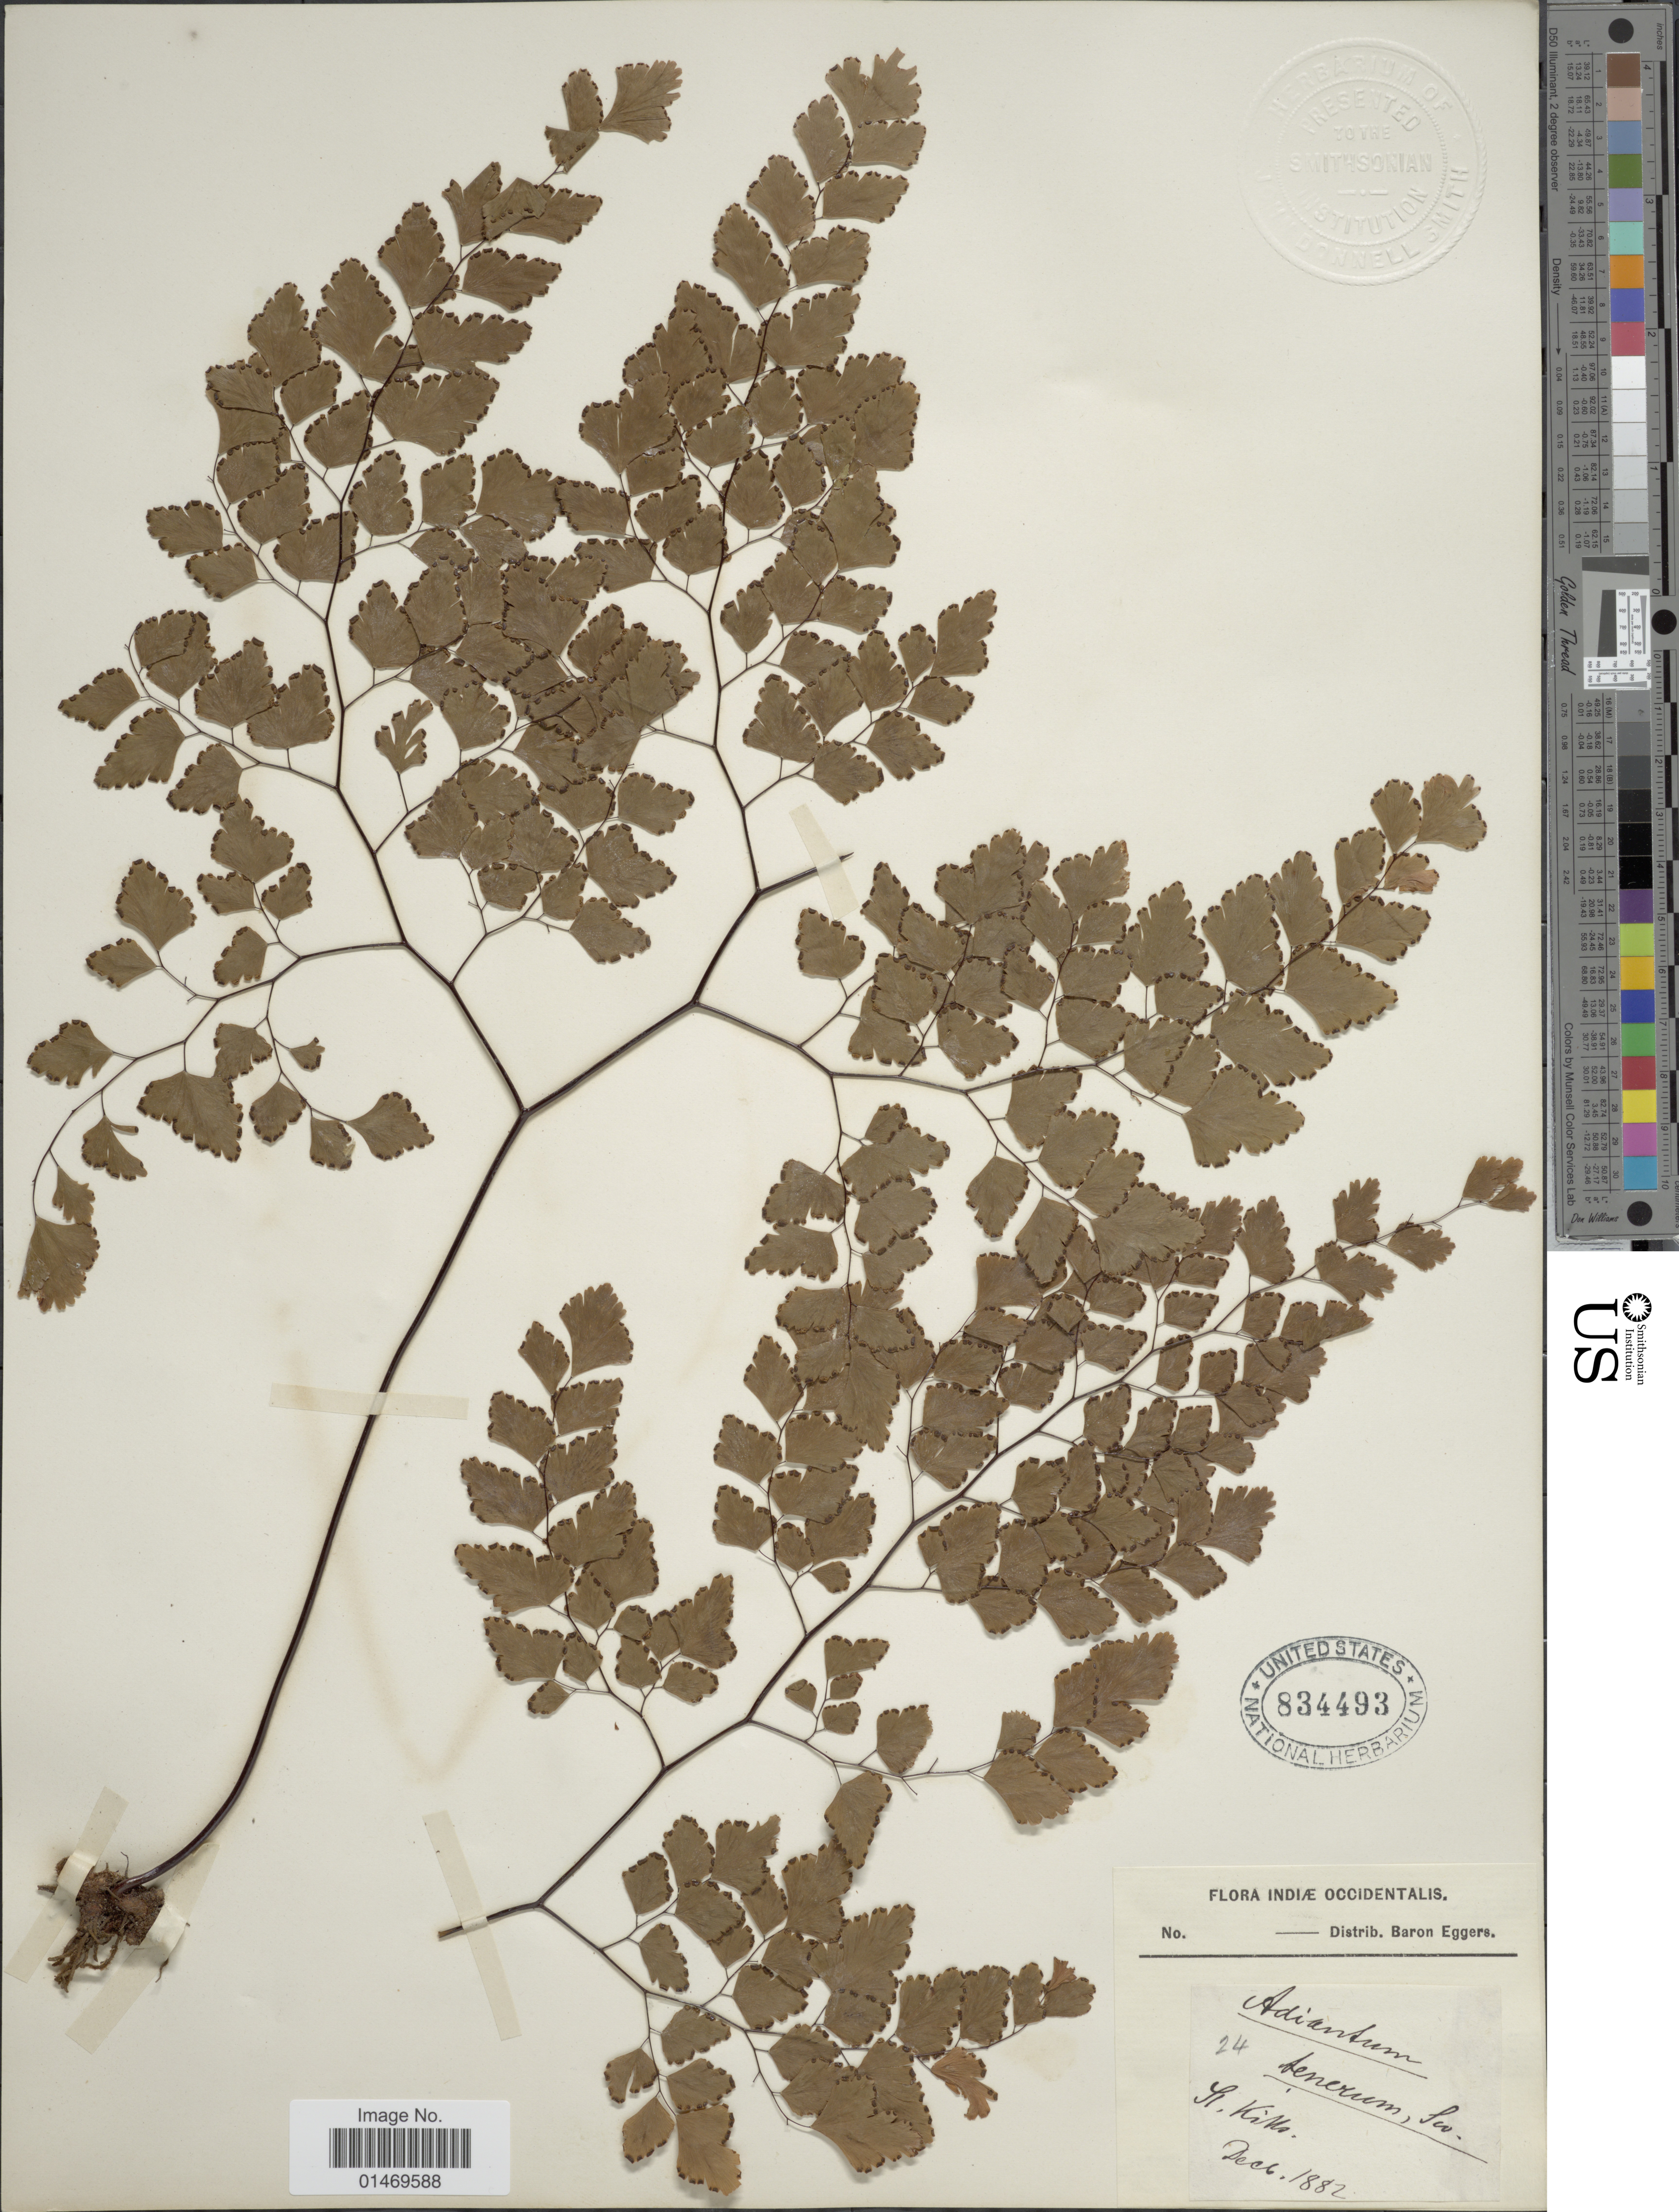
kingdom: Plantae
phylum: Tracheophyta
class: Polypodiopsida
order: Polypodiales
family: Pteridaceae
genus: Adiantum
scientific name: Adiantum tenerum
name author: Sw.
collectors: B. Eggers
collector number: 24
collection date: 1882-12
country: St. Christopher-Nevis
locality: St. Kitts.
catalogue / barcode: US 834493